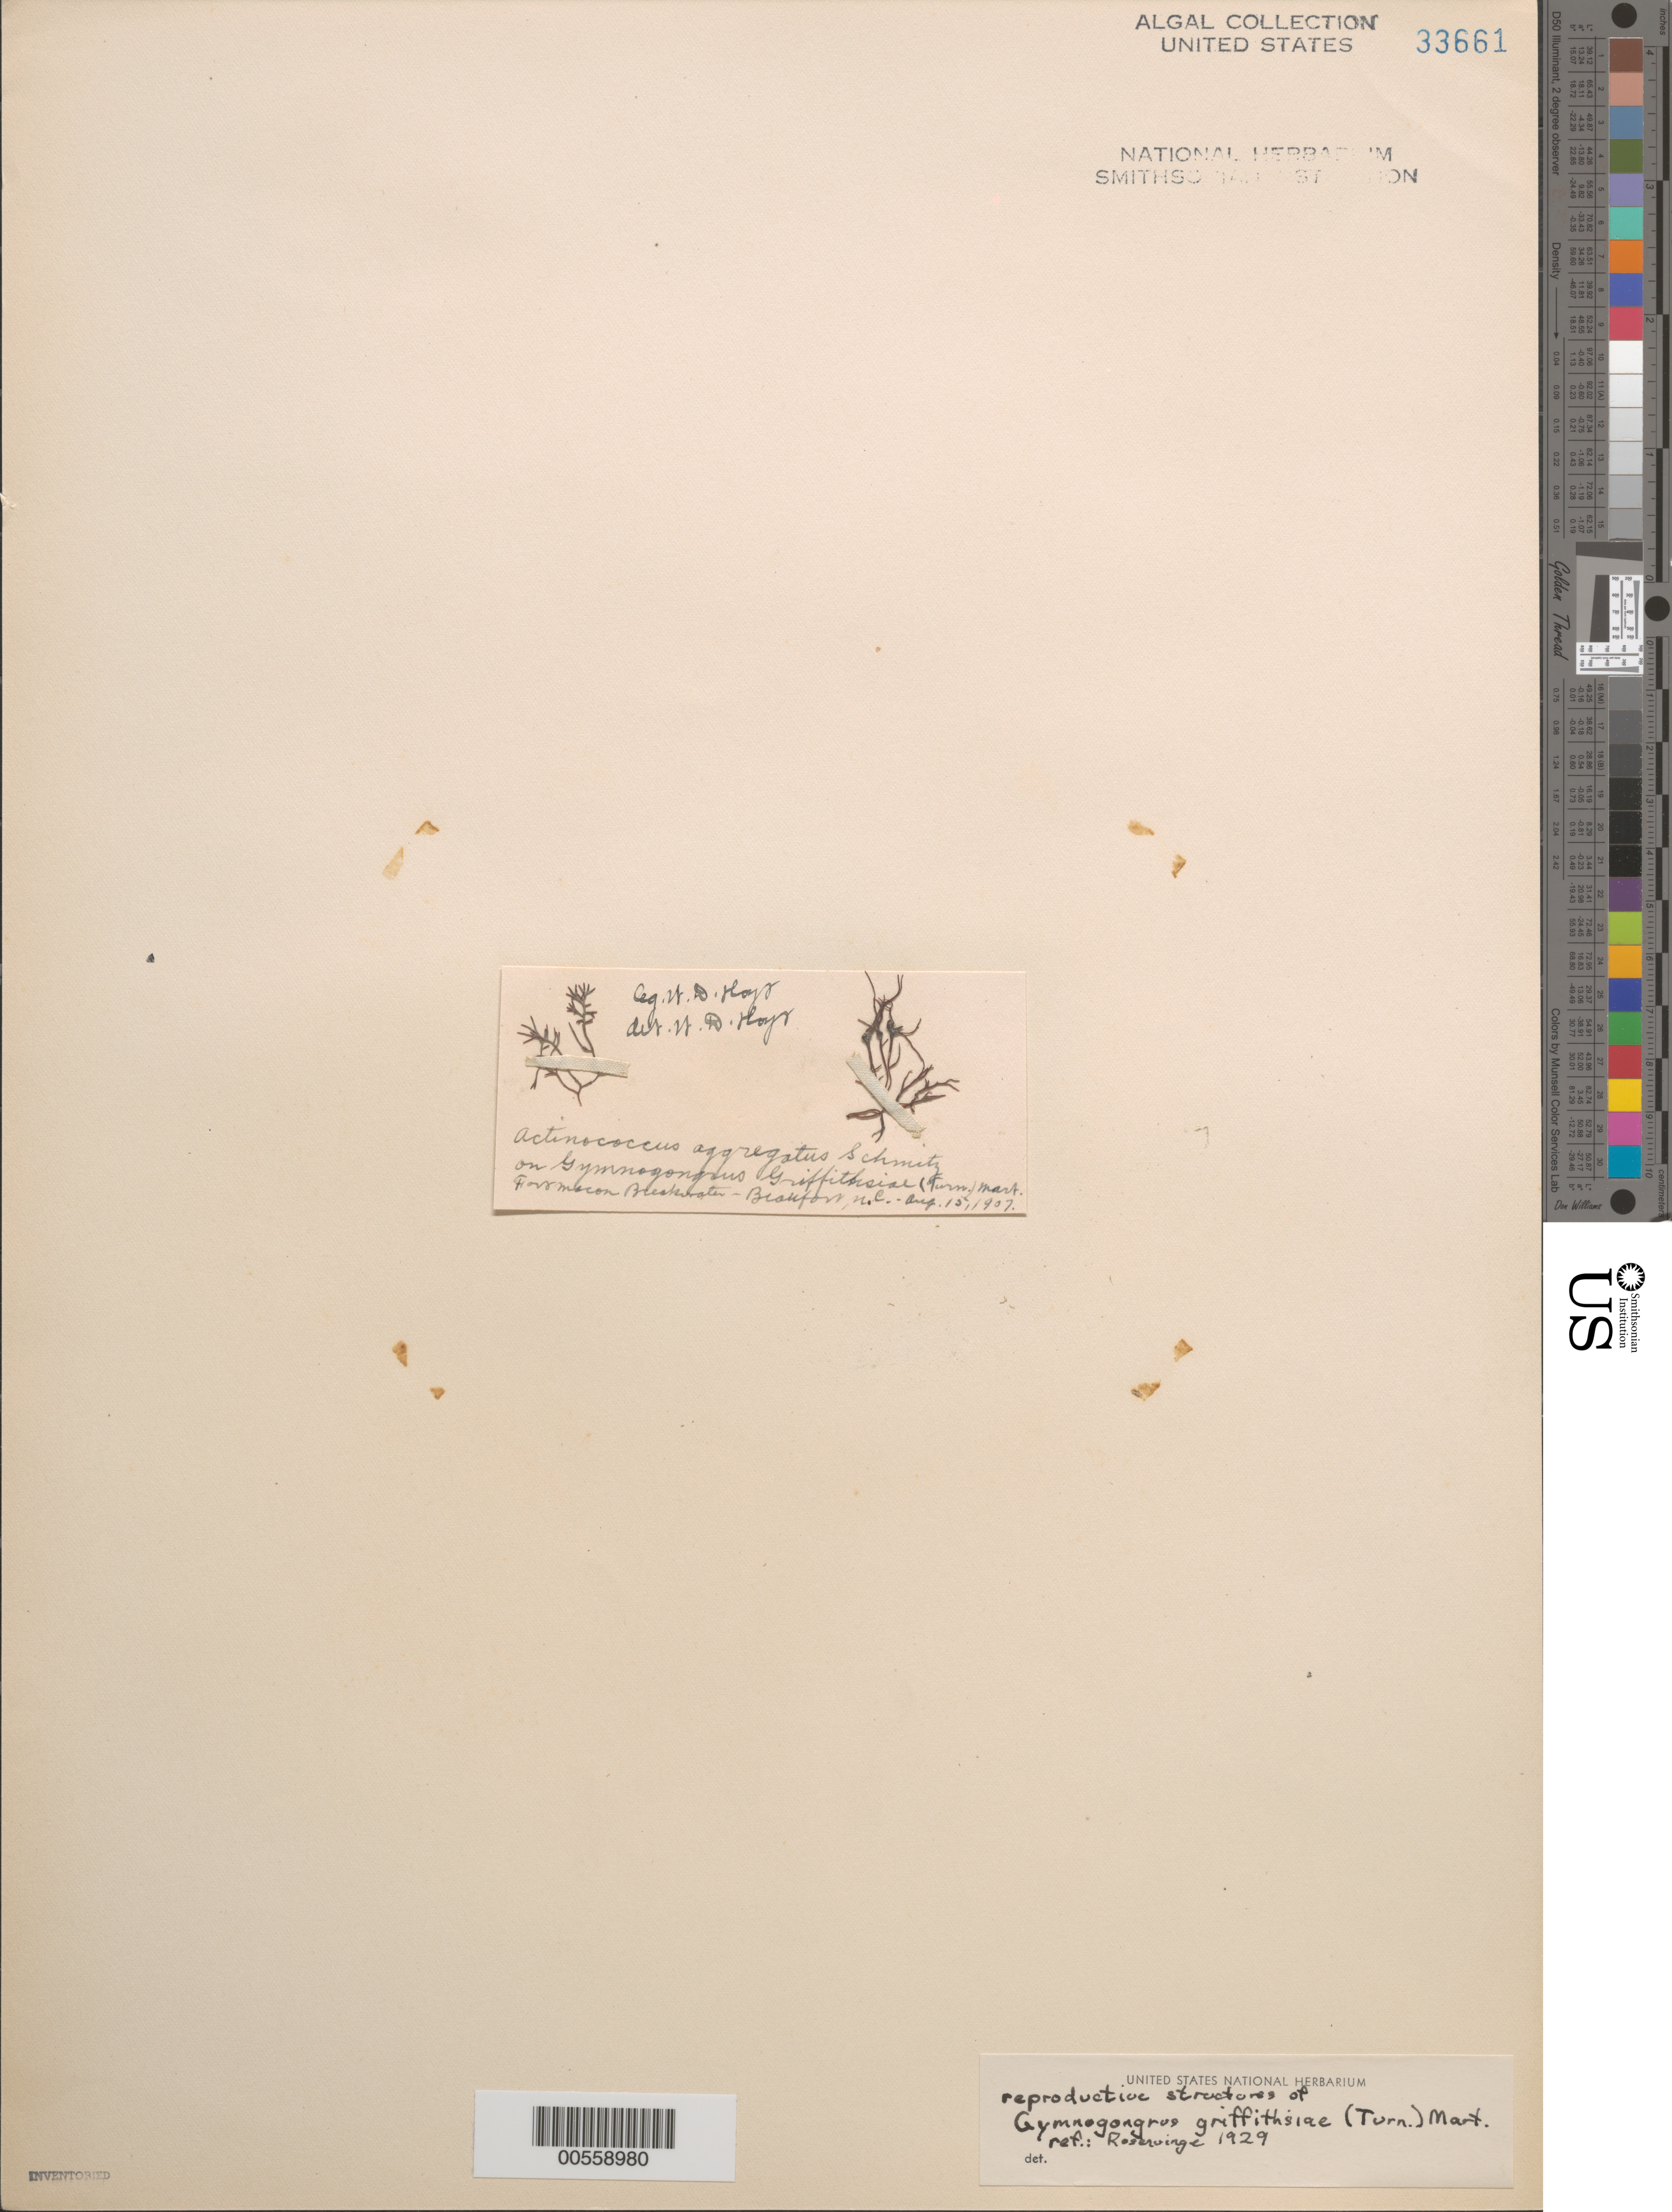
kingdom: Plantae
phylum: Rhodophyta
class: Florideophyceae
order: Gigartinales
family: Phyllophoraceae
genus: Gymnogongrus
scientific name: Gymnogongrus griffithsiae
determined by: Hoyt, W. D.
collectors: W. D. Hoyt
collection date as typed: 15 Aug 1907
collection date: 1907-08-15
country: United States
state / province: North Carolina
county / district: Carteret County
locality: Beaufort, Fort Macon breakwater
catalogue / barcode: US 33661